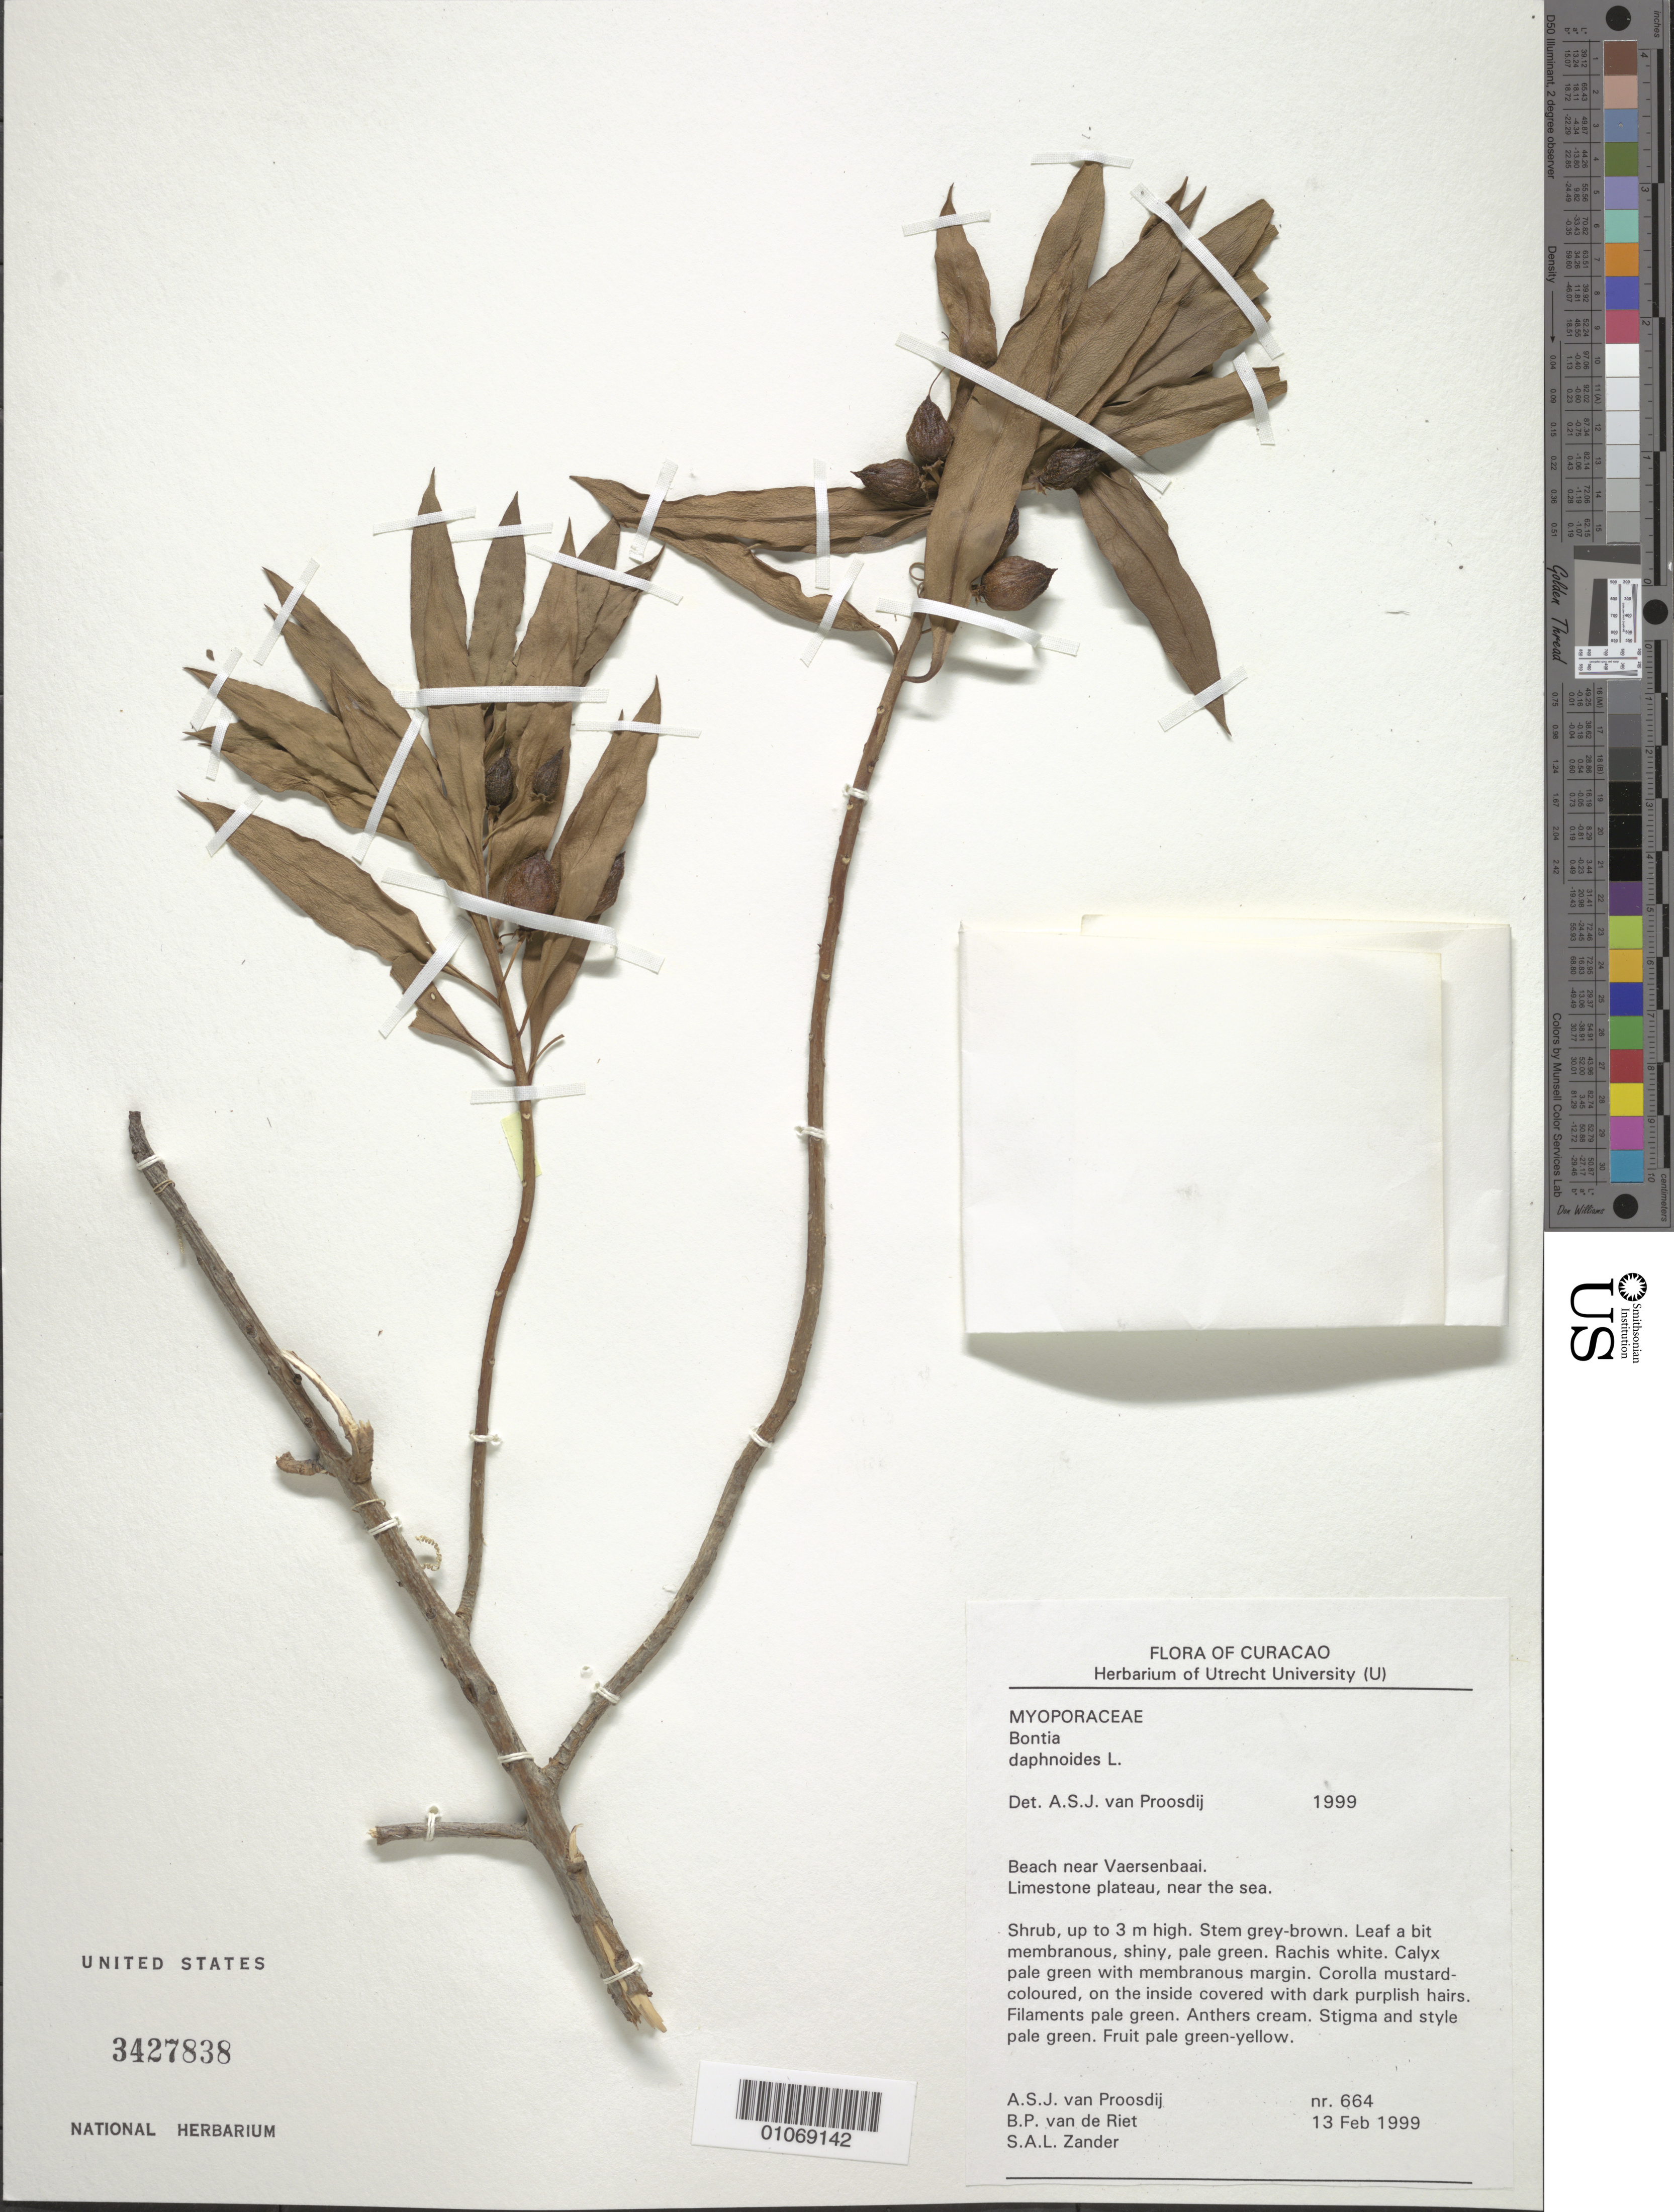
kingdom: Plantae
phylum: Tracheophyta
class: Magnoliopsida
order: Lamiales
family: Scrophulariaceae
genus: Bontia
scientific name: Bontia daphnoides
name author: L.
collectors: A. Proosdij, B. Riet & S. Zander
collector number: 664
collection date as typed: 13 Feb 1999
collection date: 1999-02-13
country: Curaçao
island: Curaçao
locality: Beach near Vaersenbaai. Limestone plateau, near the sea.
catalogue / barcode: US 3427938